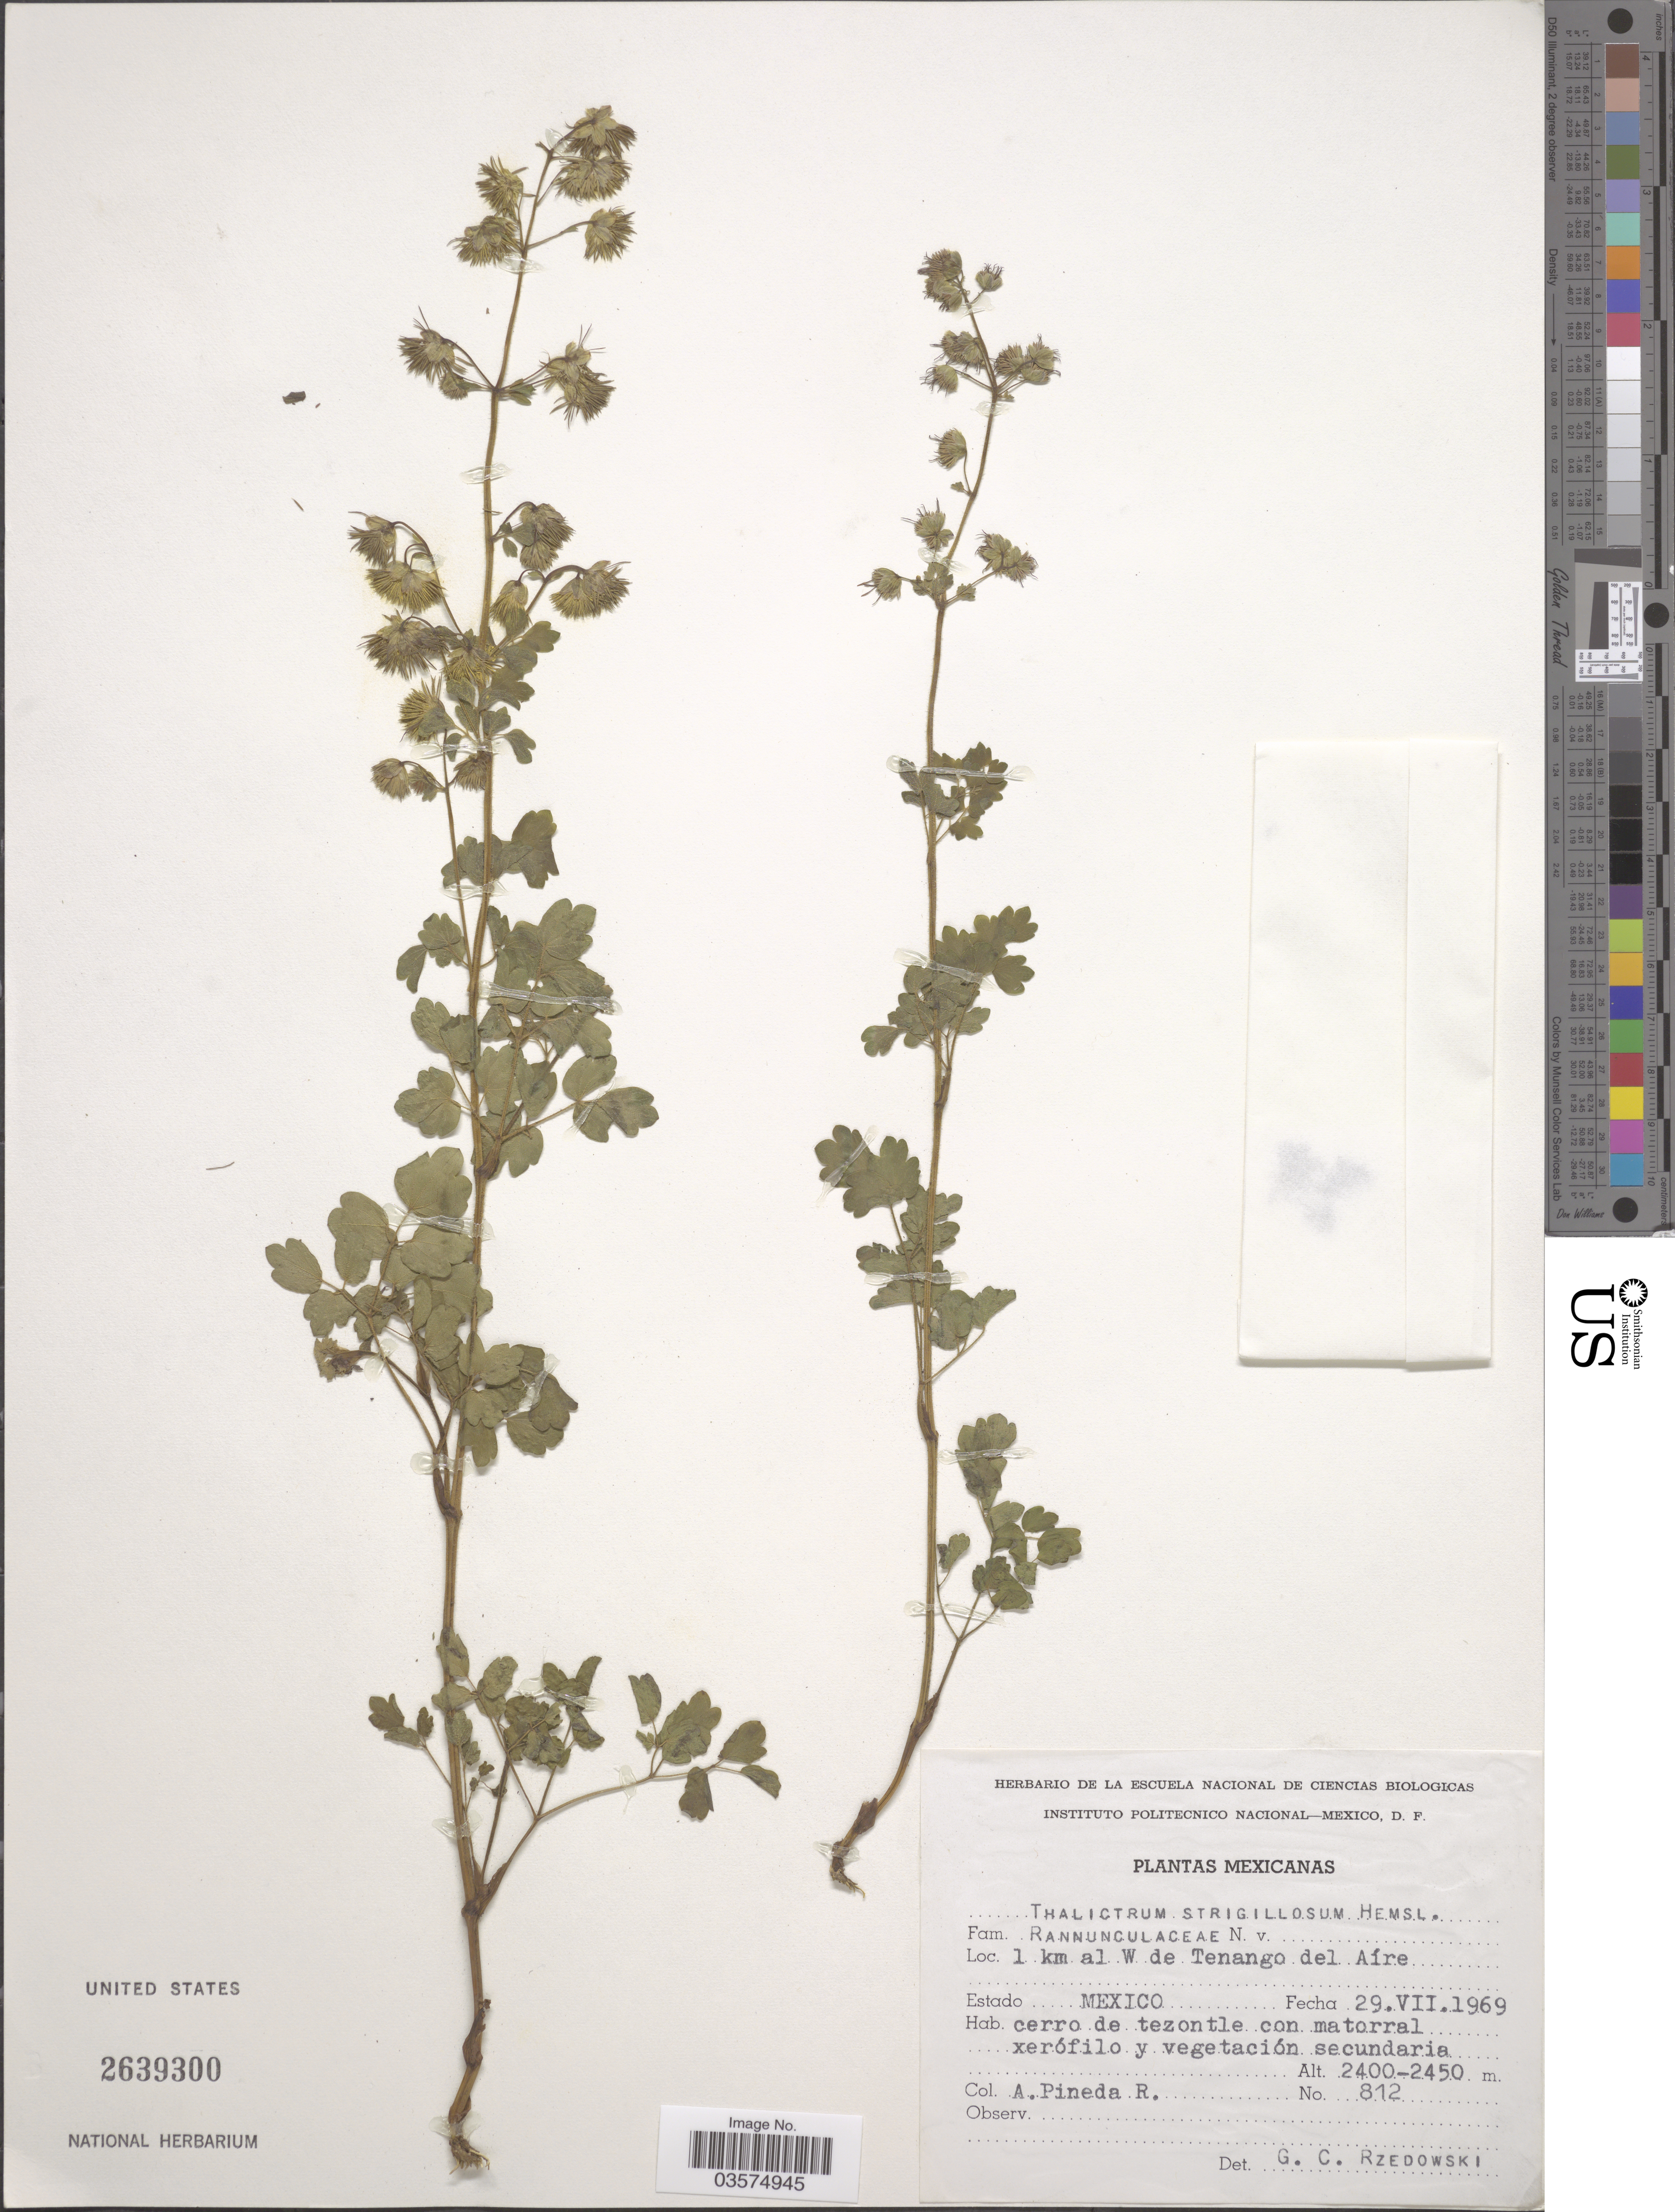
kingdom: Plantae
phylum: Tracheophyta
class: Magnoliopsida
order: Ranunculales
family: Ranunculaceae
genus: Thalictrum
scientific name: Thalictrum strigillosum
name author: Hemsl.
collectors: A. Pineda-R.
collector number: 812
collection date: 1969-07-29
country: Mexico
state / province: México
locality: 1 km al W de Tenango del Aíre. Estado Mexico.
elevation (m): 2400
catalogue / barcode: US 2639300